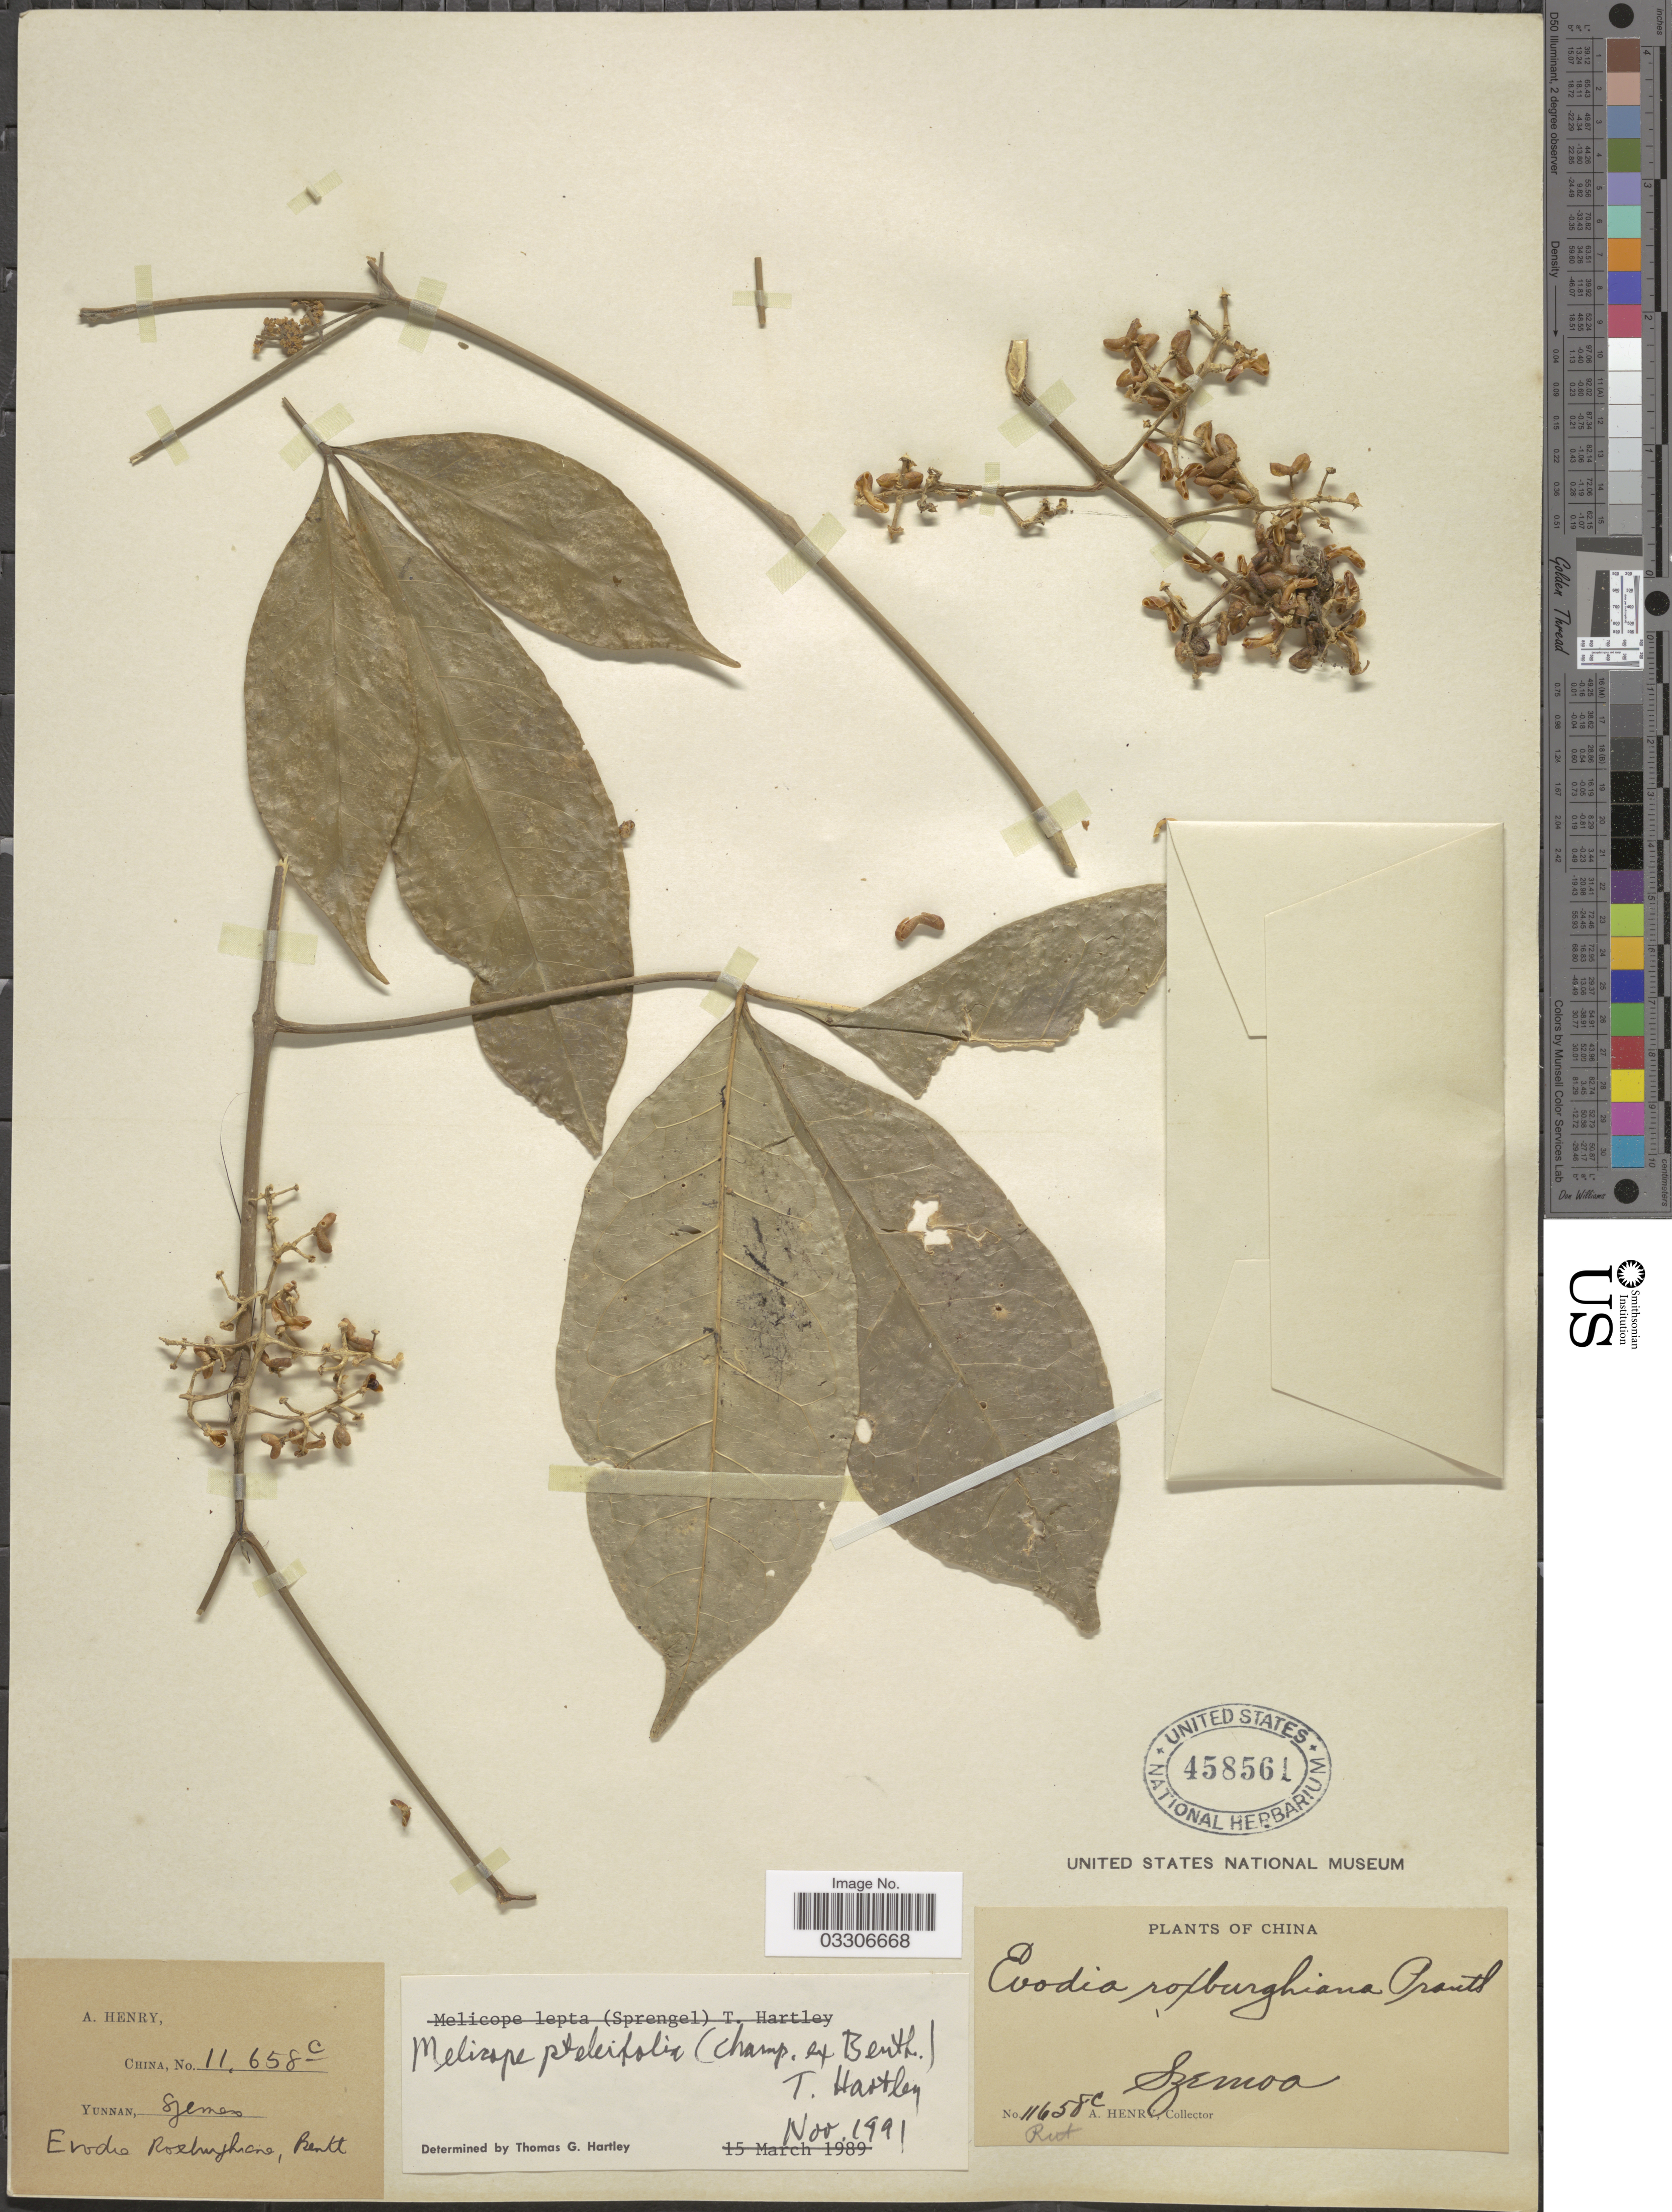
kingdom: Plantae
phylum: Tracheophyta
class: Magnoliopsida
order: Sapindales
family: Rutaceae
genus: Melicope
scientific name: Melicope pteleifolia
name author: (Champ. ex Benth.) T.G. Hartley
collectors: A. Henry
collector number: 11658 C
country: China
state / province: Yunnan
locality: Szemao.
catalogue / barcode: US 458561